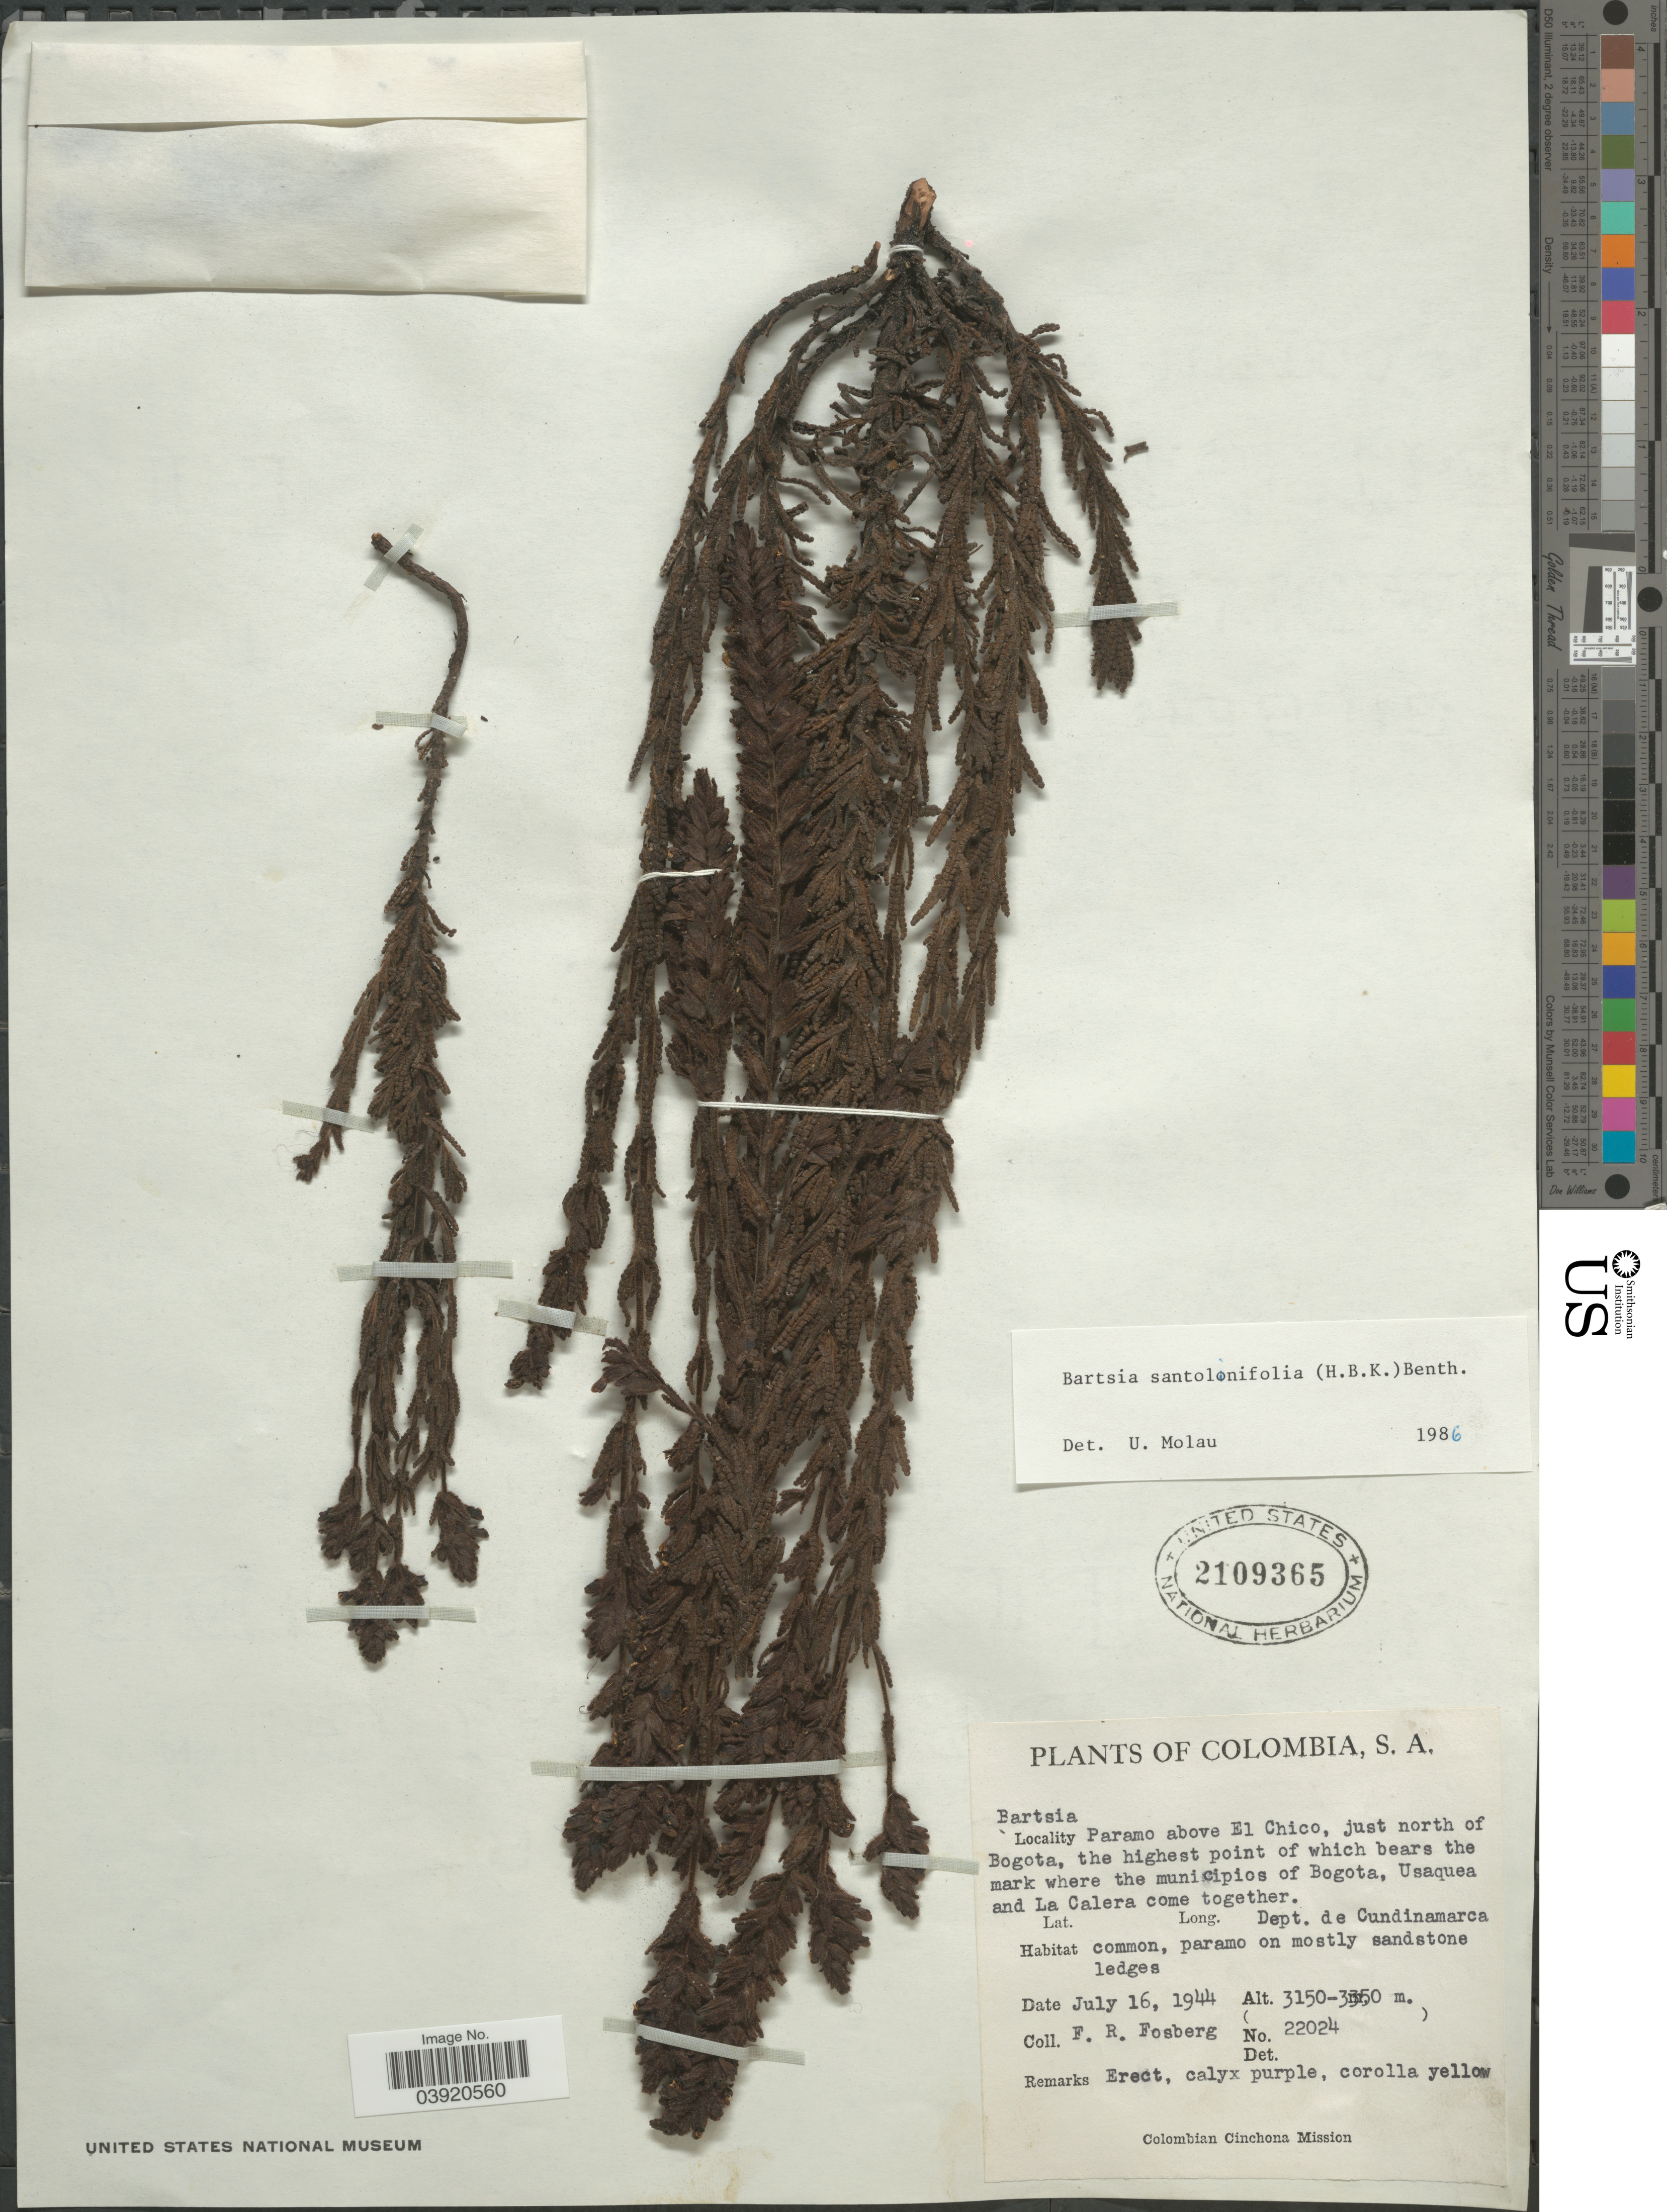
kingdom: Plantae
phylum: Tracheophyta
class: Magnoliopsida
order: Lamiales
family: Orobanchaceae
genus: Bartsia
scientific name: Bartsia santolinifolia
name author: (Kunth) Benth.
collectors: F. R. Fosberg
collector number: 22024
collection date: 1944-07-16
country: Colombia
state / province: Cundinamarca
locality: Paramo above El Chico, just north of Bogota, the highest point which bears the mark where the municipios of Bogota, Usaquea and La Calera come together. Dept. de Cundinamarca.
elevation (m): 3150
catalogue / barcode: US 2109365